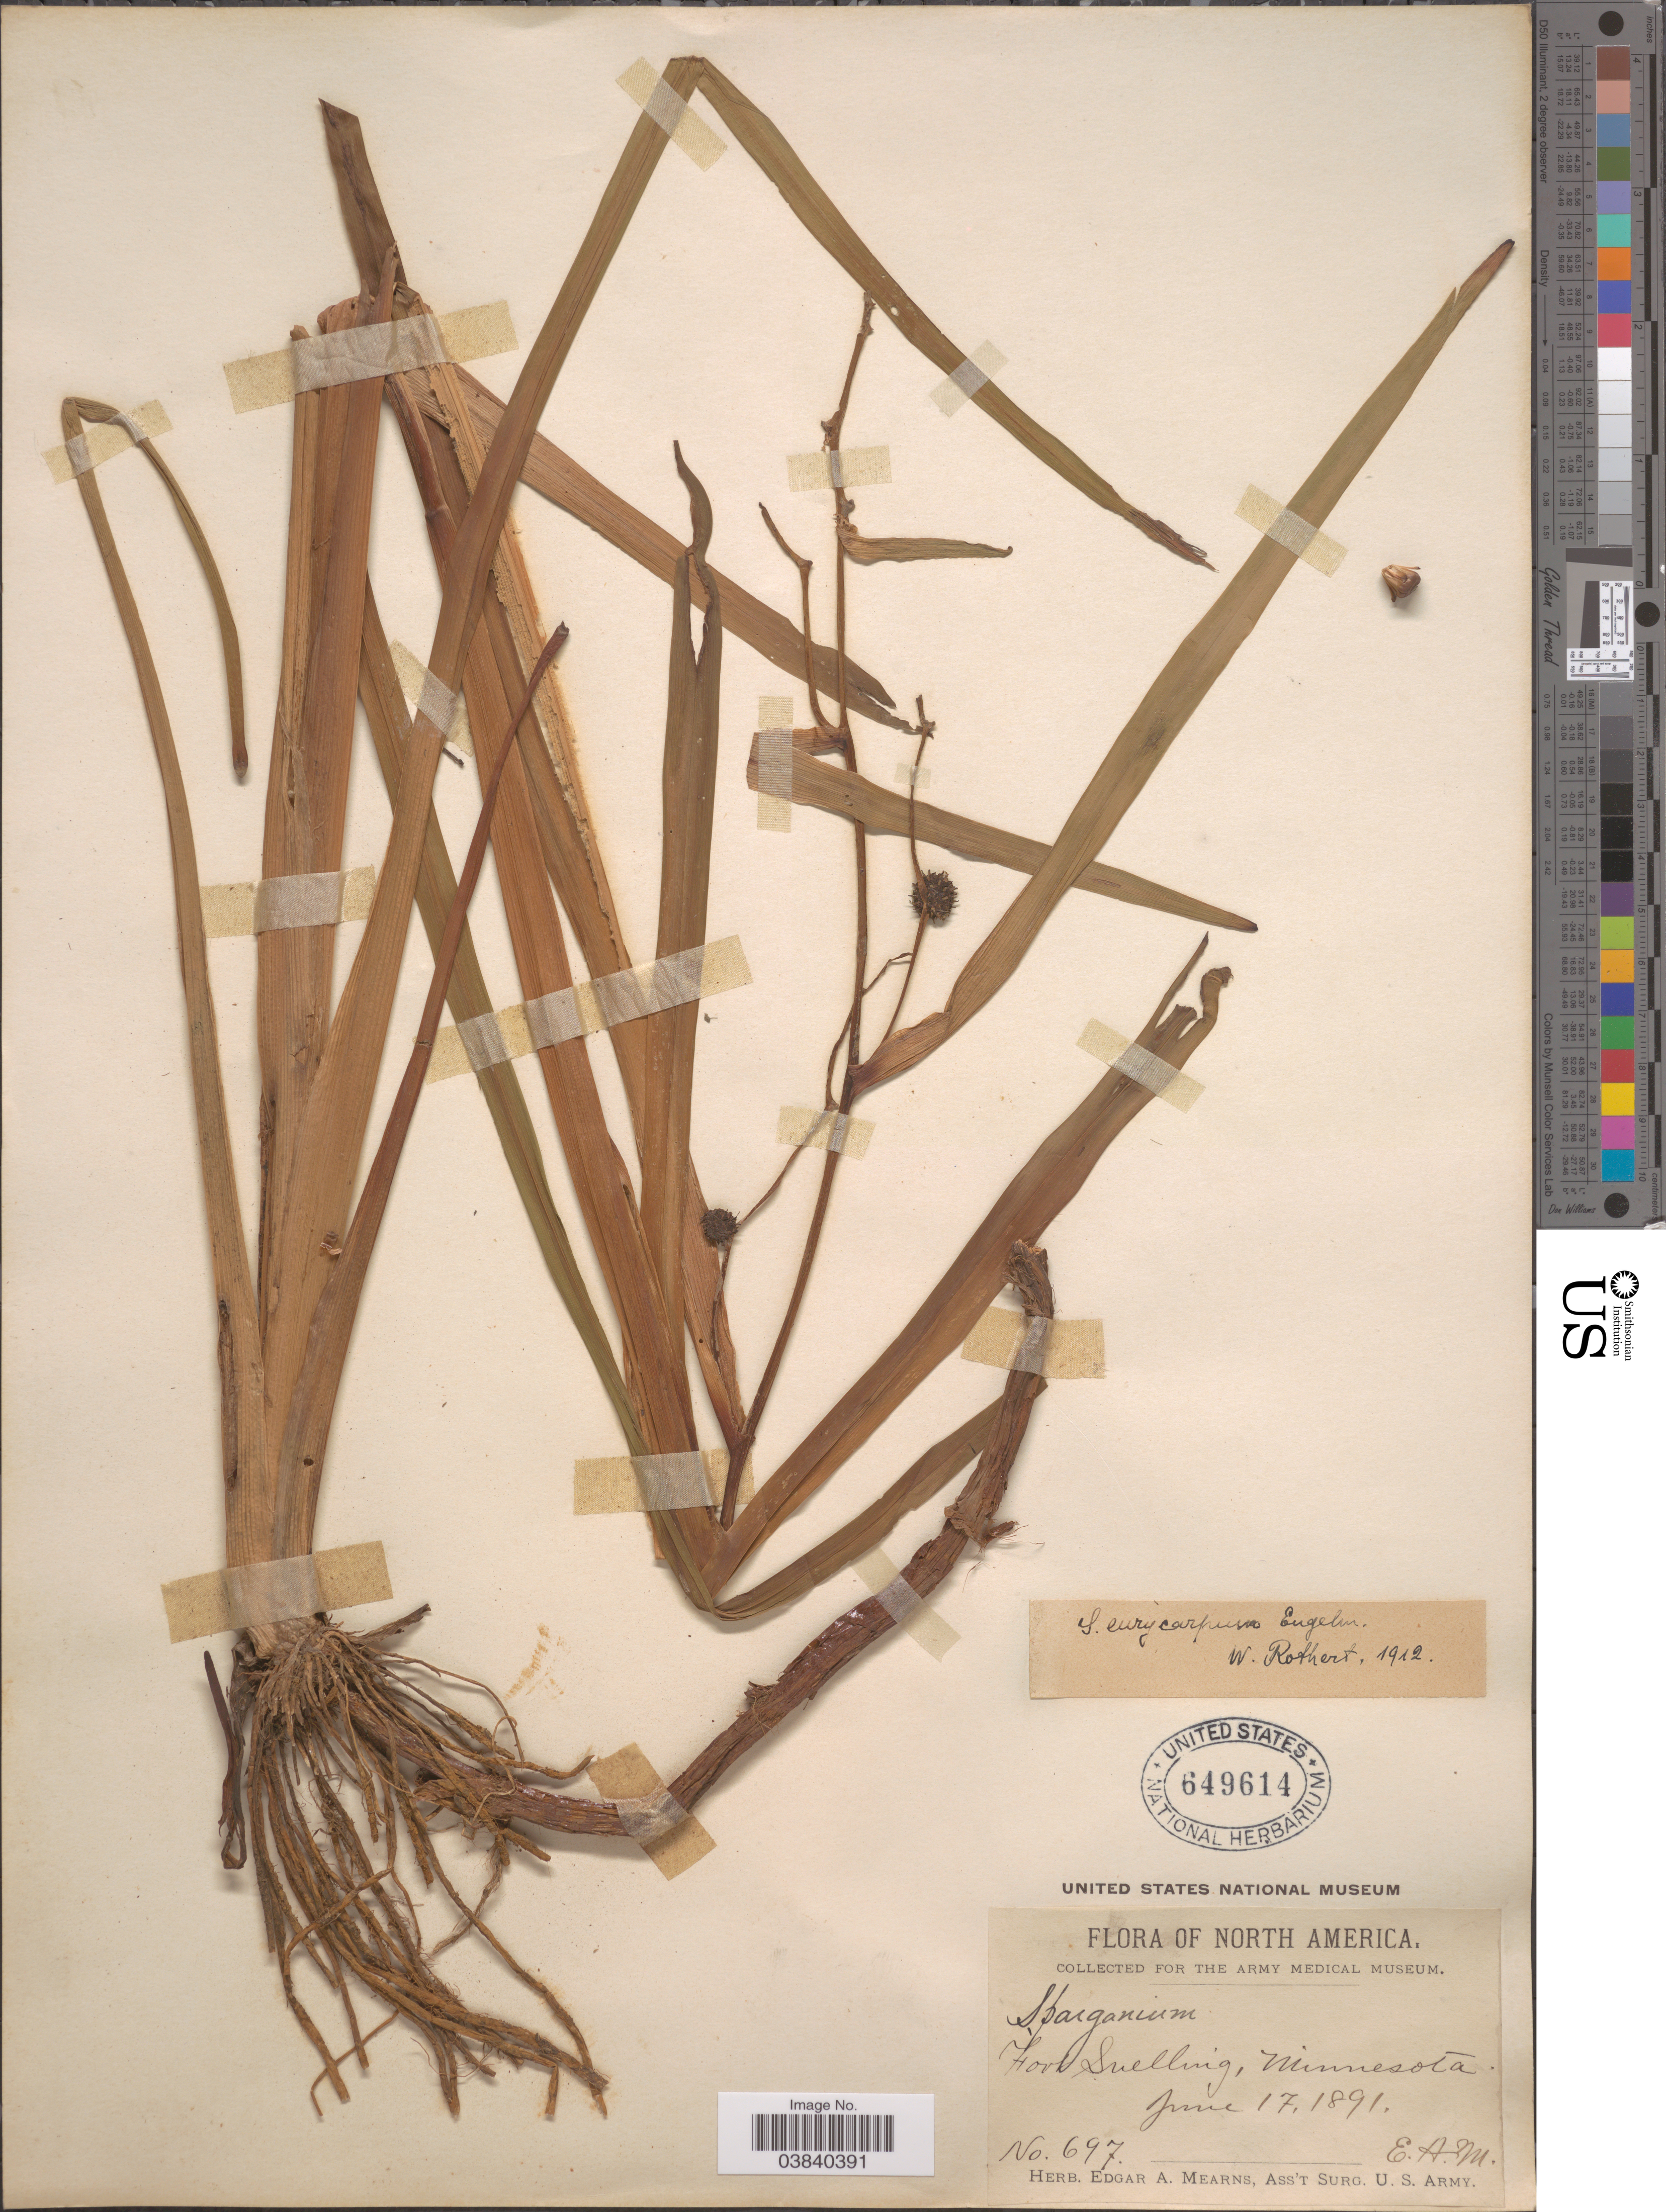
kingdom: Plantae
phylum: Tracheophyta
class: Liliopsida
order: Poales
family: Typhaceae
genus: Sparganium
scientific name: Sparganium eurycarpum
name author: Engelm.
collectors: E. A. Mearns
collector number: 697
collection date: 1891-06-17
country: United States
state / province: Minnesota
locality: Fort Snelling.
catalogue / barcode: US 649614